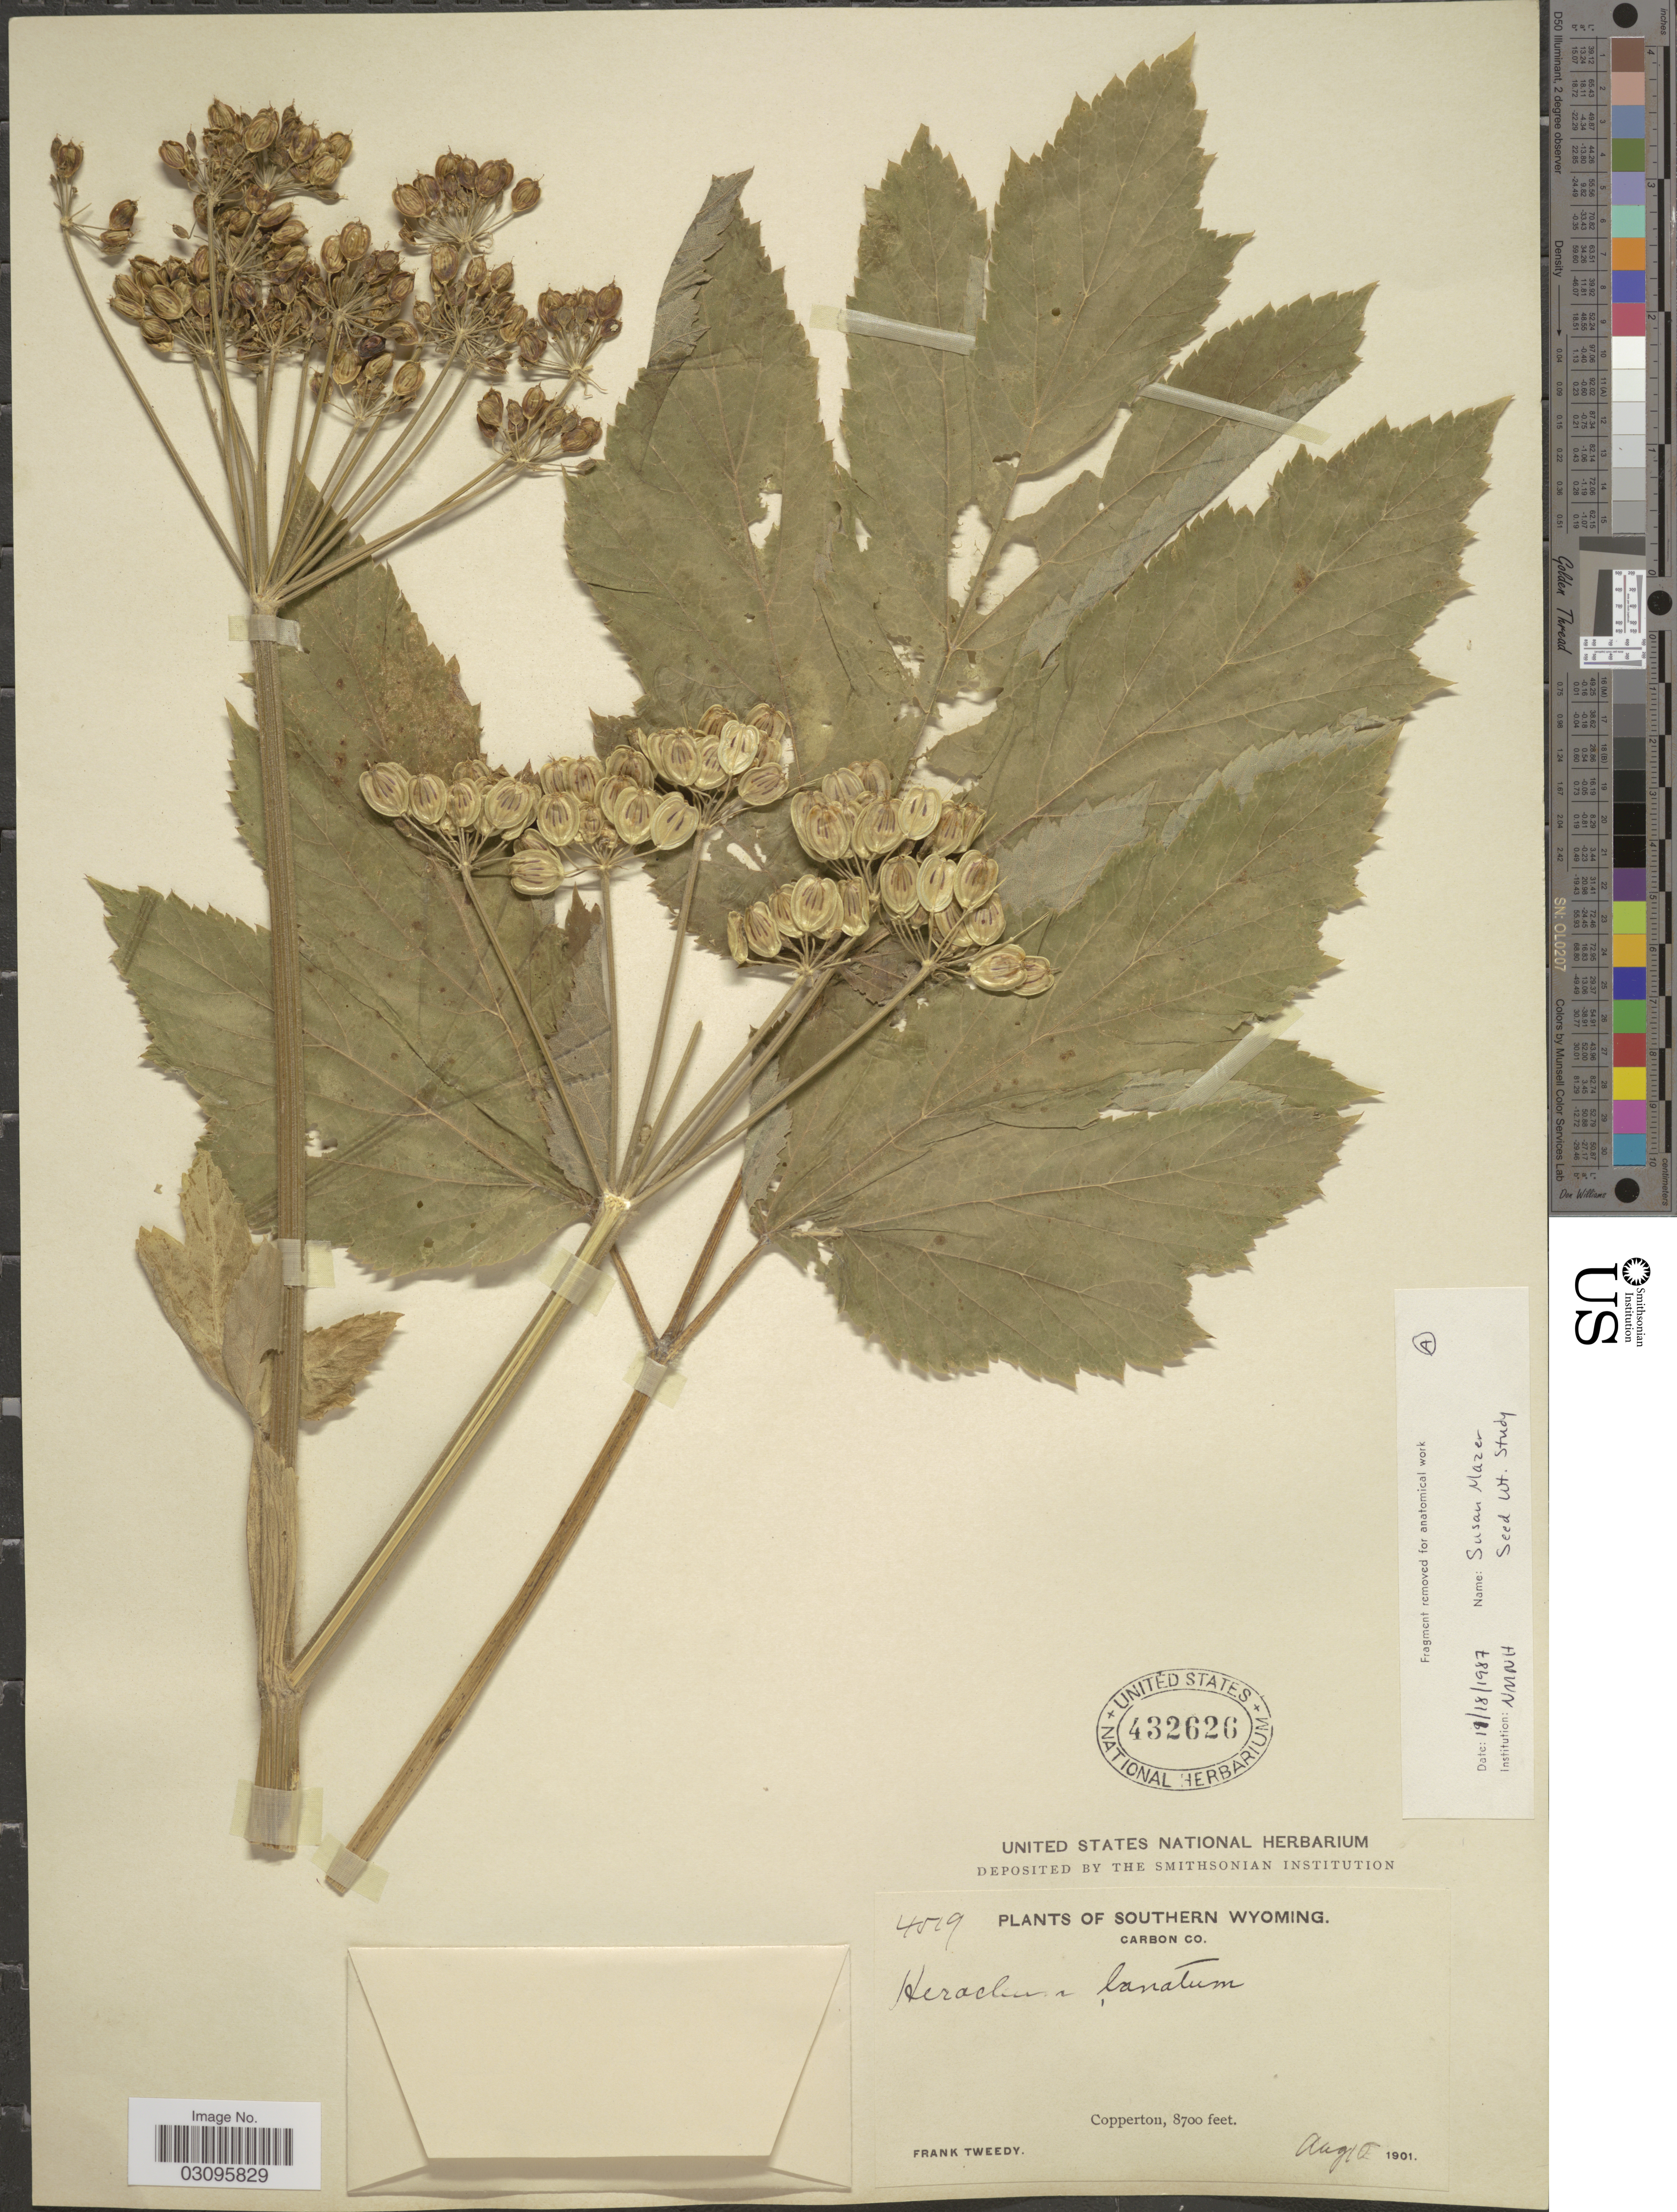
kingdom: Plantae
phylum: Tracheophyta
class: Magnoliopsida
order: Apiales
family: Apiaceae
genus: Heracleum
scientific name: Heracleum lanatum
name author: Michx.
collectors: F. Tweedy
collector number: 4519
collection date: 1901-08-10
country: United States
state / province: Wyoming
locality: Southern Wyoming. Carbon Co. Copperton.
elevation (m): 2652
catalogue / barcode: US 432626